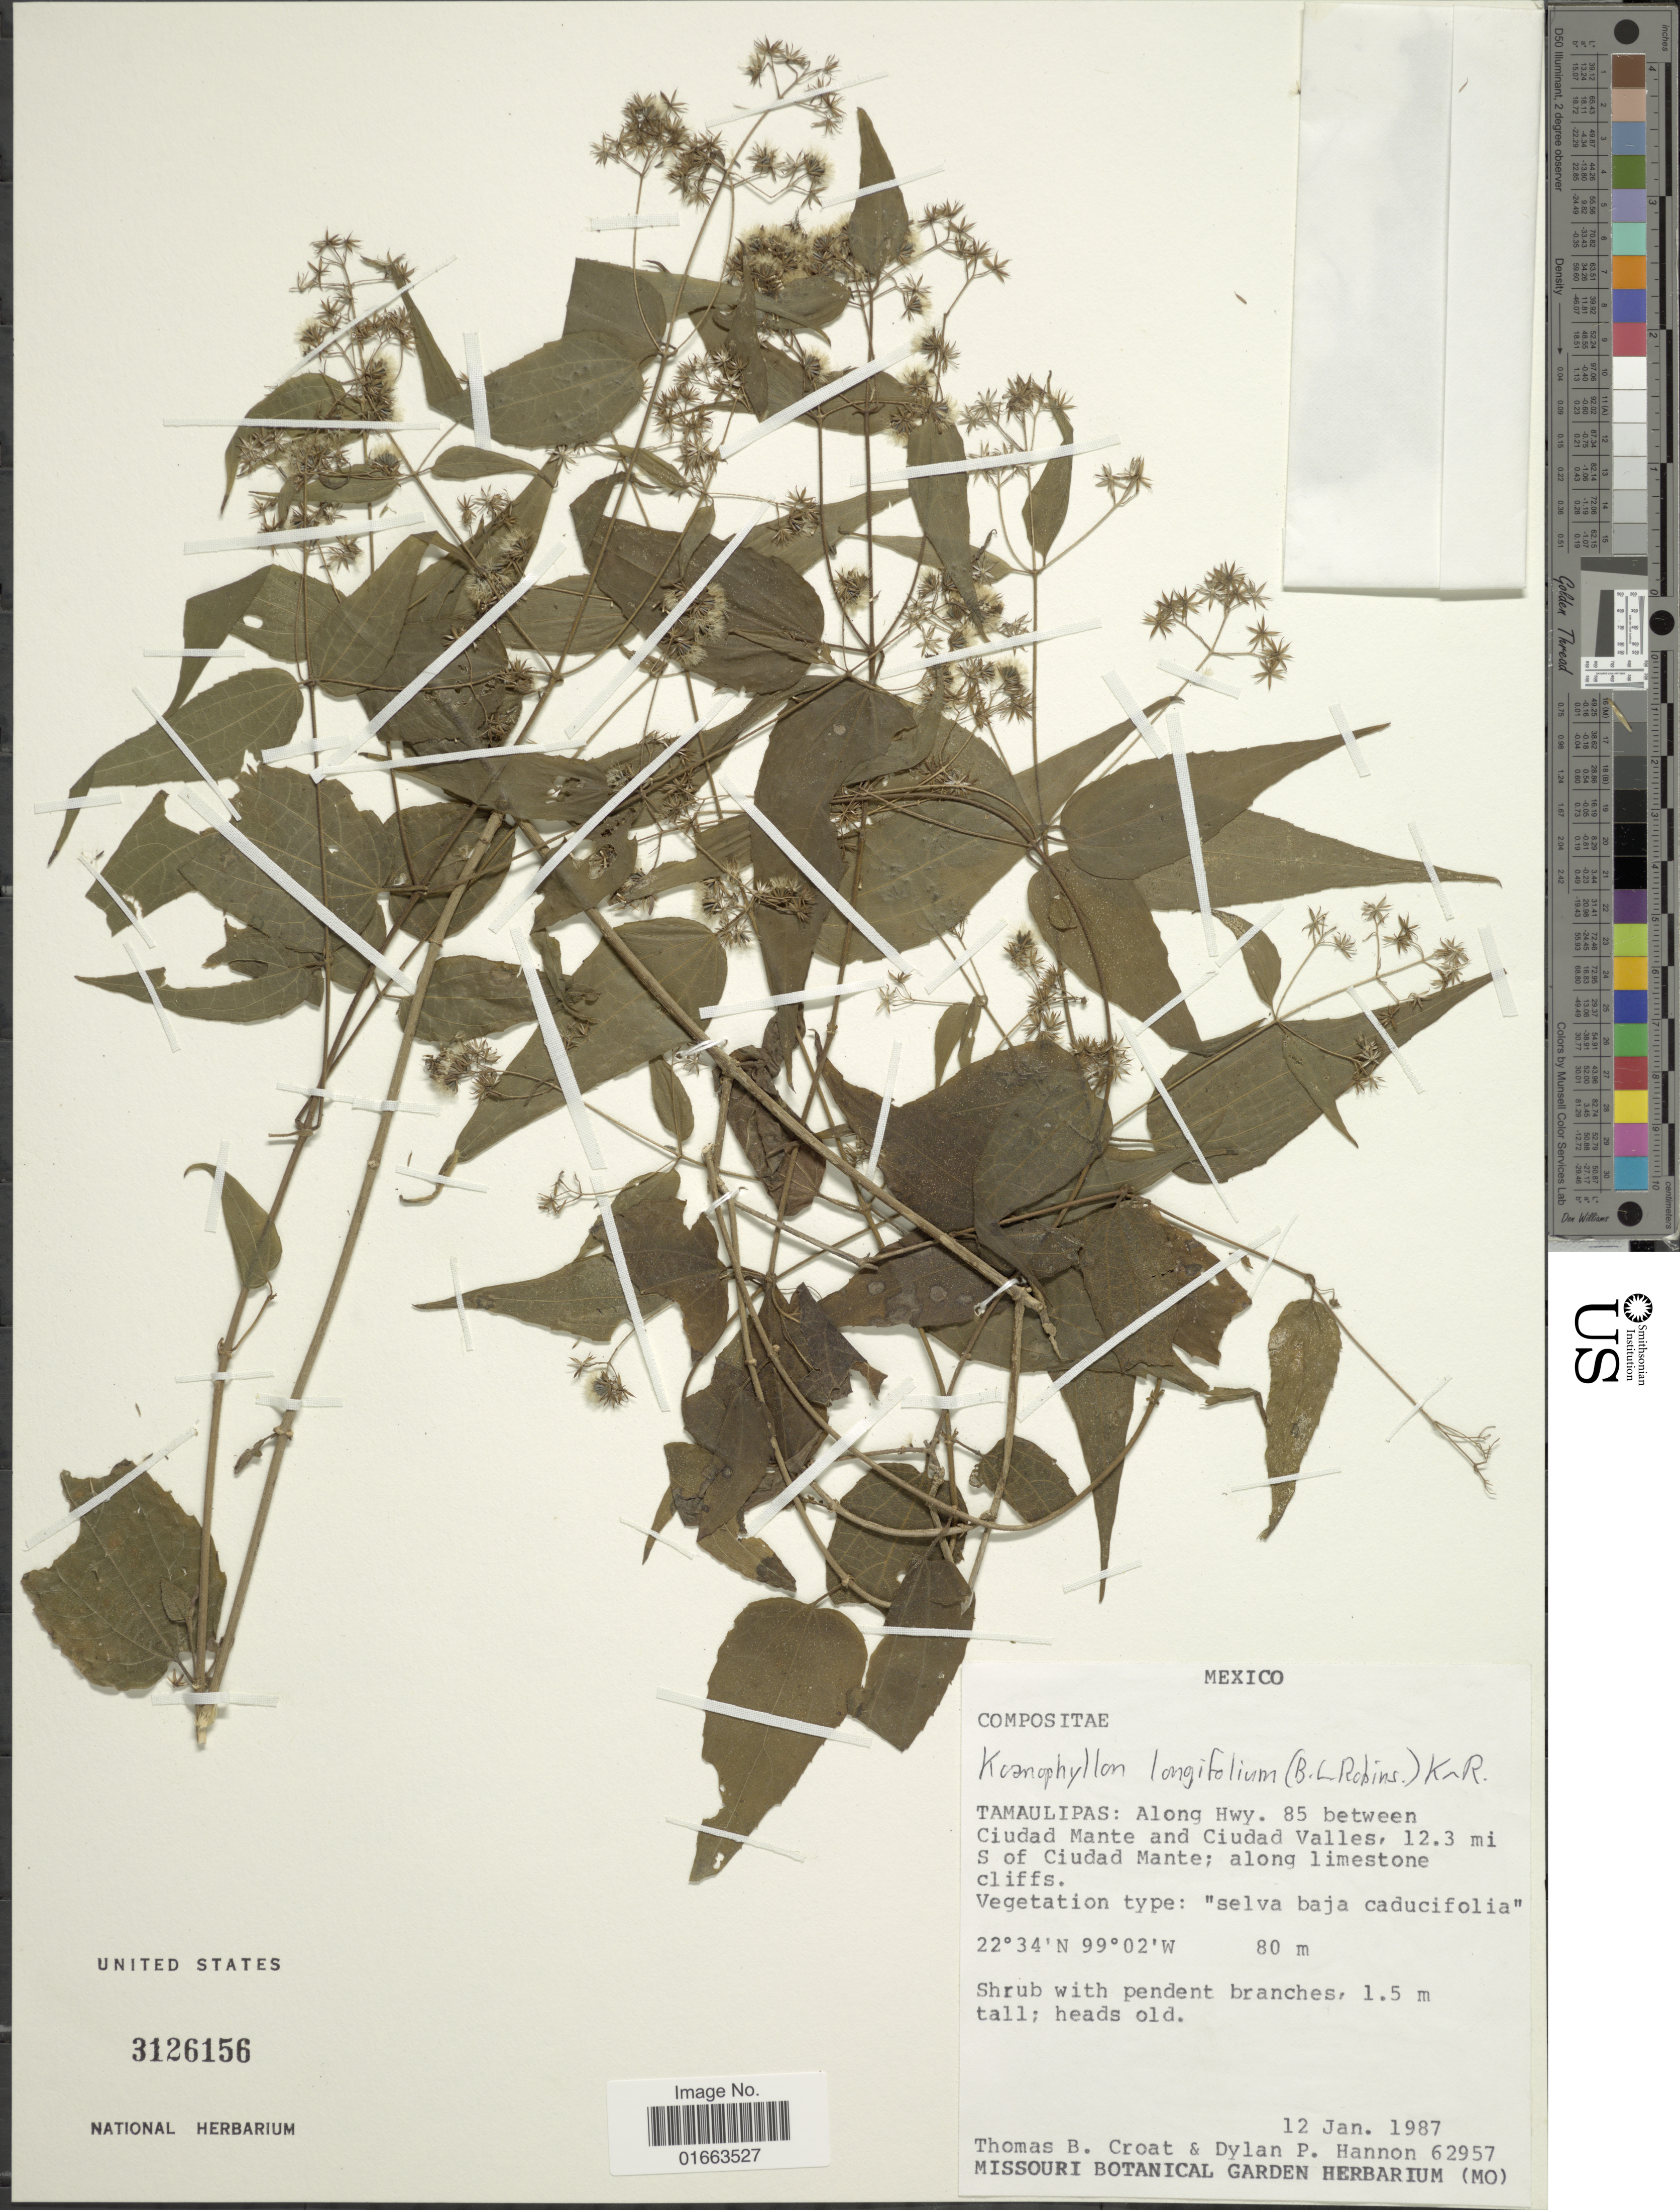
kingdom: Plantae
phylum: Tracheophyta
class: Magnoliopsida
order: Asterales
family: Asteraceae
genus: Koanophyllon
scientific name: Koanophyllon longifolium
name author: (B.L. Rob.) R.M. King & H. Rob.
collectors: T. B. Croat & D. Hannon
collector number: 62957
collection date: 1987-01-12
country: Mexico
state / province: Tamaulipas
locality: Along Hwy. 85 between Ciudad Mante and Ciudad Valles, 12.3 mi. S of Ciudad Mante; along limestone cliffs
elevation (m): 80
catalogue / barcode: US 3126156